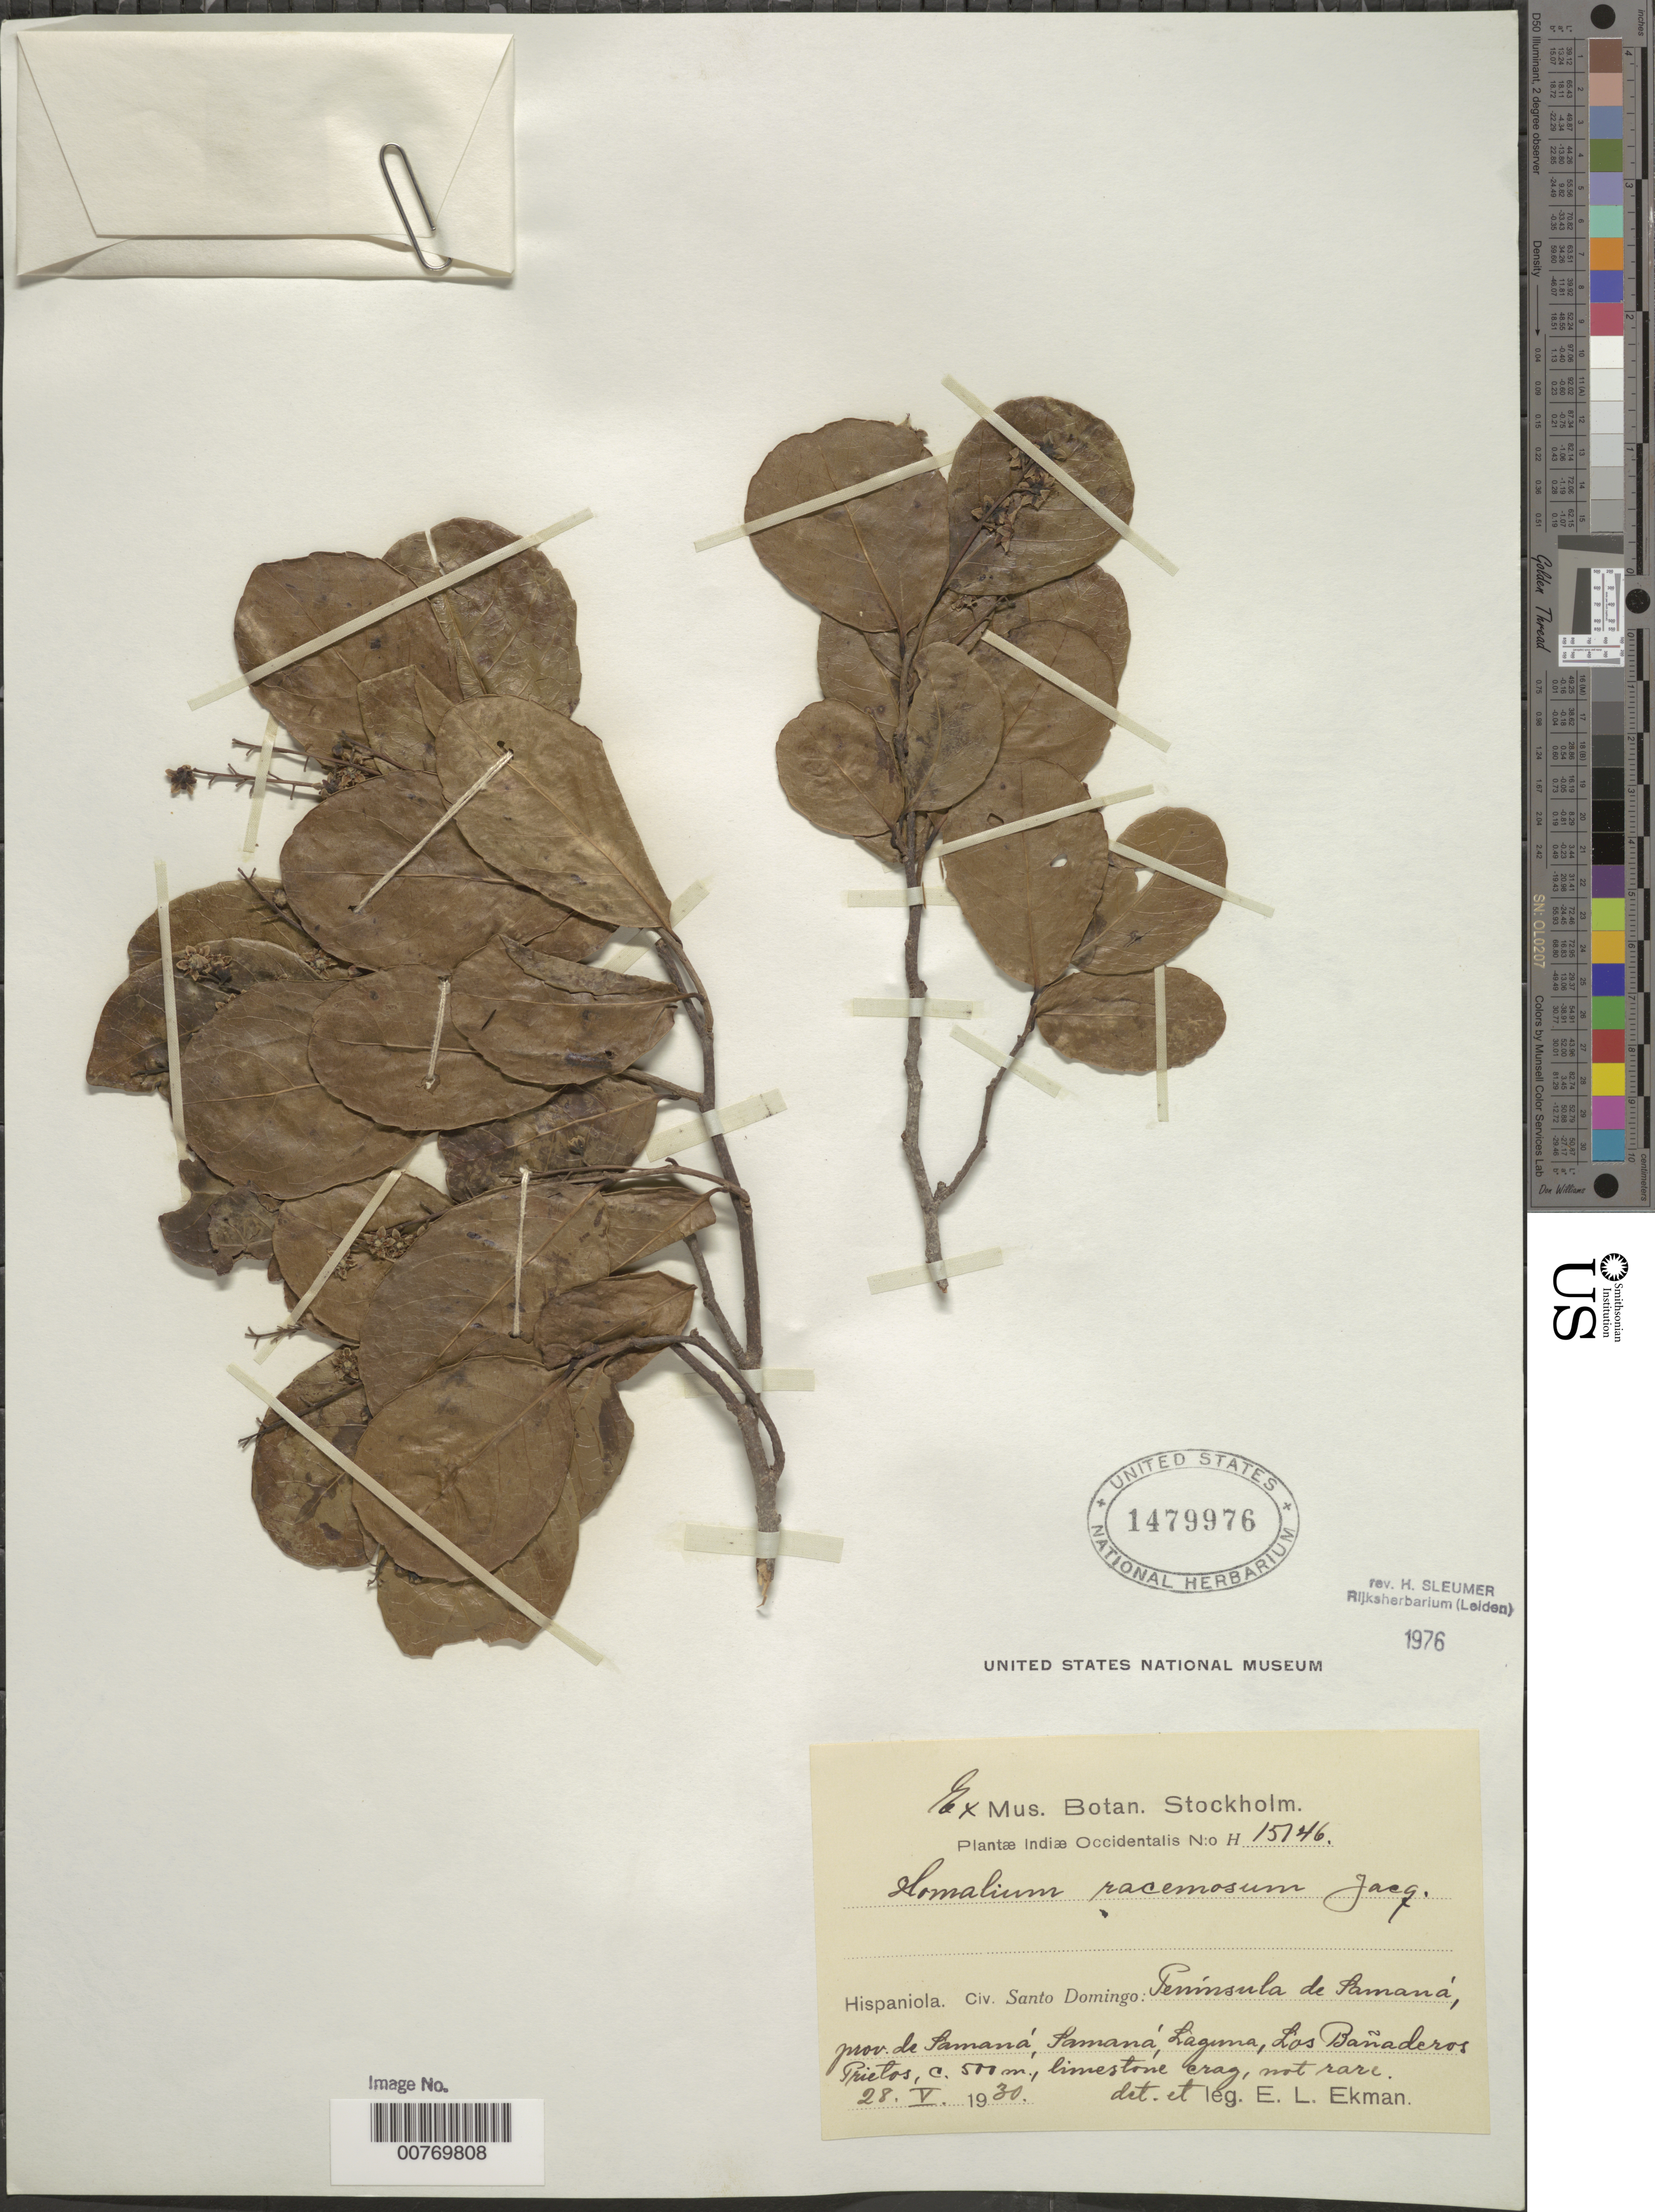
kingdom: Plantae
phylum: Tracheophyta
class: Magnoliopsida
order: Malpighiales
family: Salicaceae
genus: Homalium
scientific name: Homalium racemosum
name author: Jacq.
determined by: Sleumer, H. O.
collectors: E. L. Ekman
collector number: H 15146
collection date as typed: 28 May 1930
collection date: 1930-05-28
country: Dominican Republic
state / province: Samana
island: Hispaniola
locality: Peninsula of Samaná, Samaná, Laguna, Los Bañaderos Prietos.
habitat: Limestone crag.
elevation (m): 500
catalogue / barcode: US 1479976